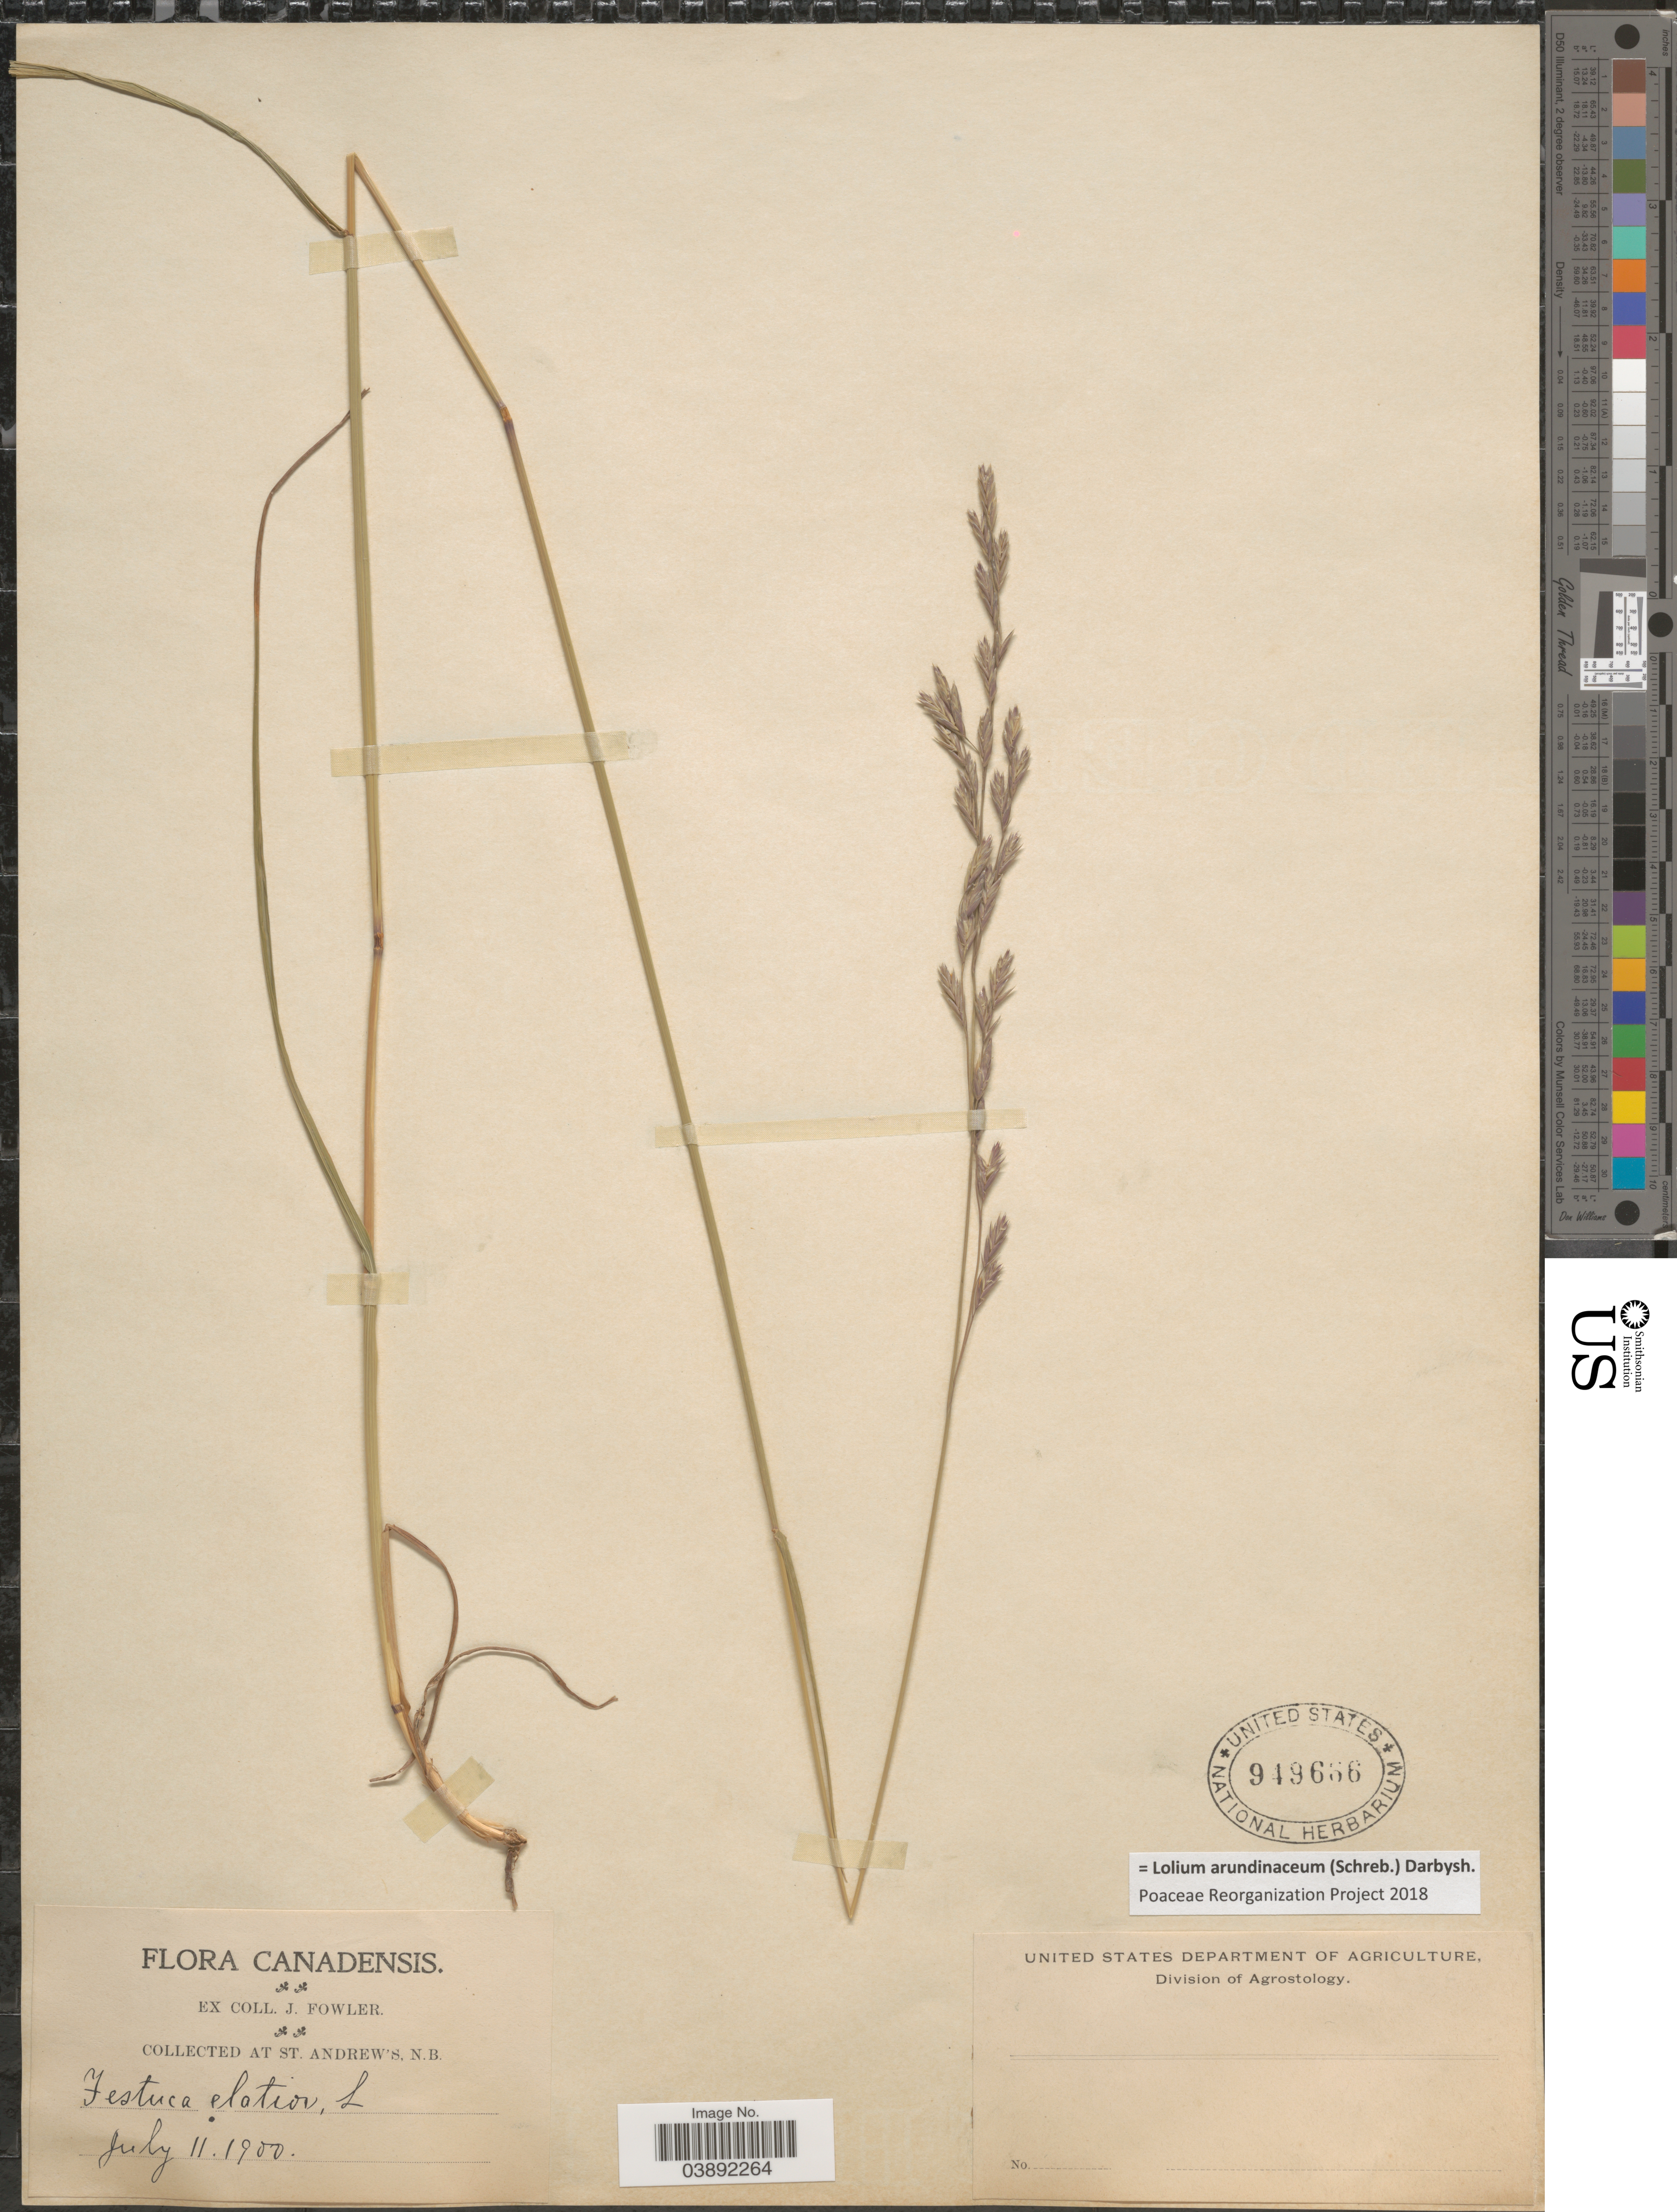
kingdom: Plantae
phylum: Tracheophyta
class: Liliopsida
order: Poales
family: Poaceae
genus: Lolium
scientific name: Lolium arundinaceum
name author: (Schreb.) Darbysh.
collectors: J. Fowler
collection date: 1900-07-11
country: Canada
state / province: New Brunswick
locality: At St. Andrew's.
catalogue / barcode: US 949666